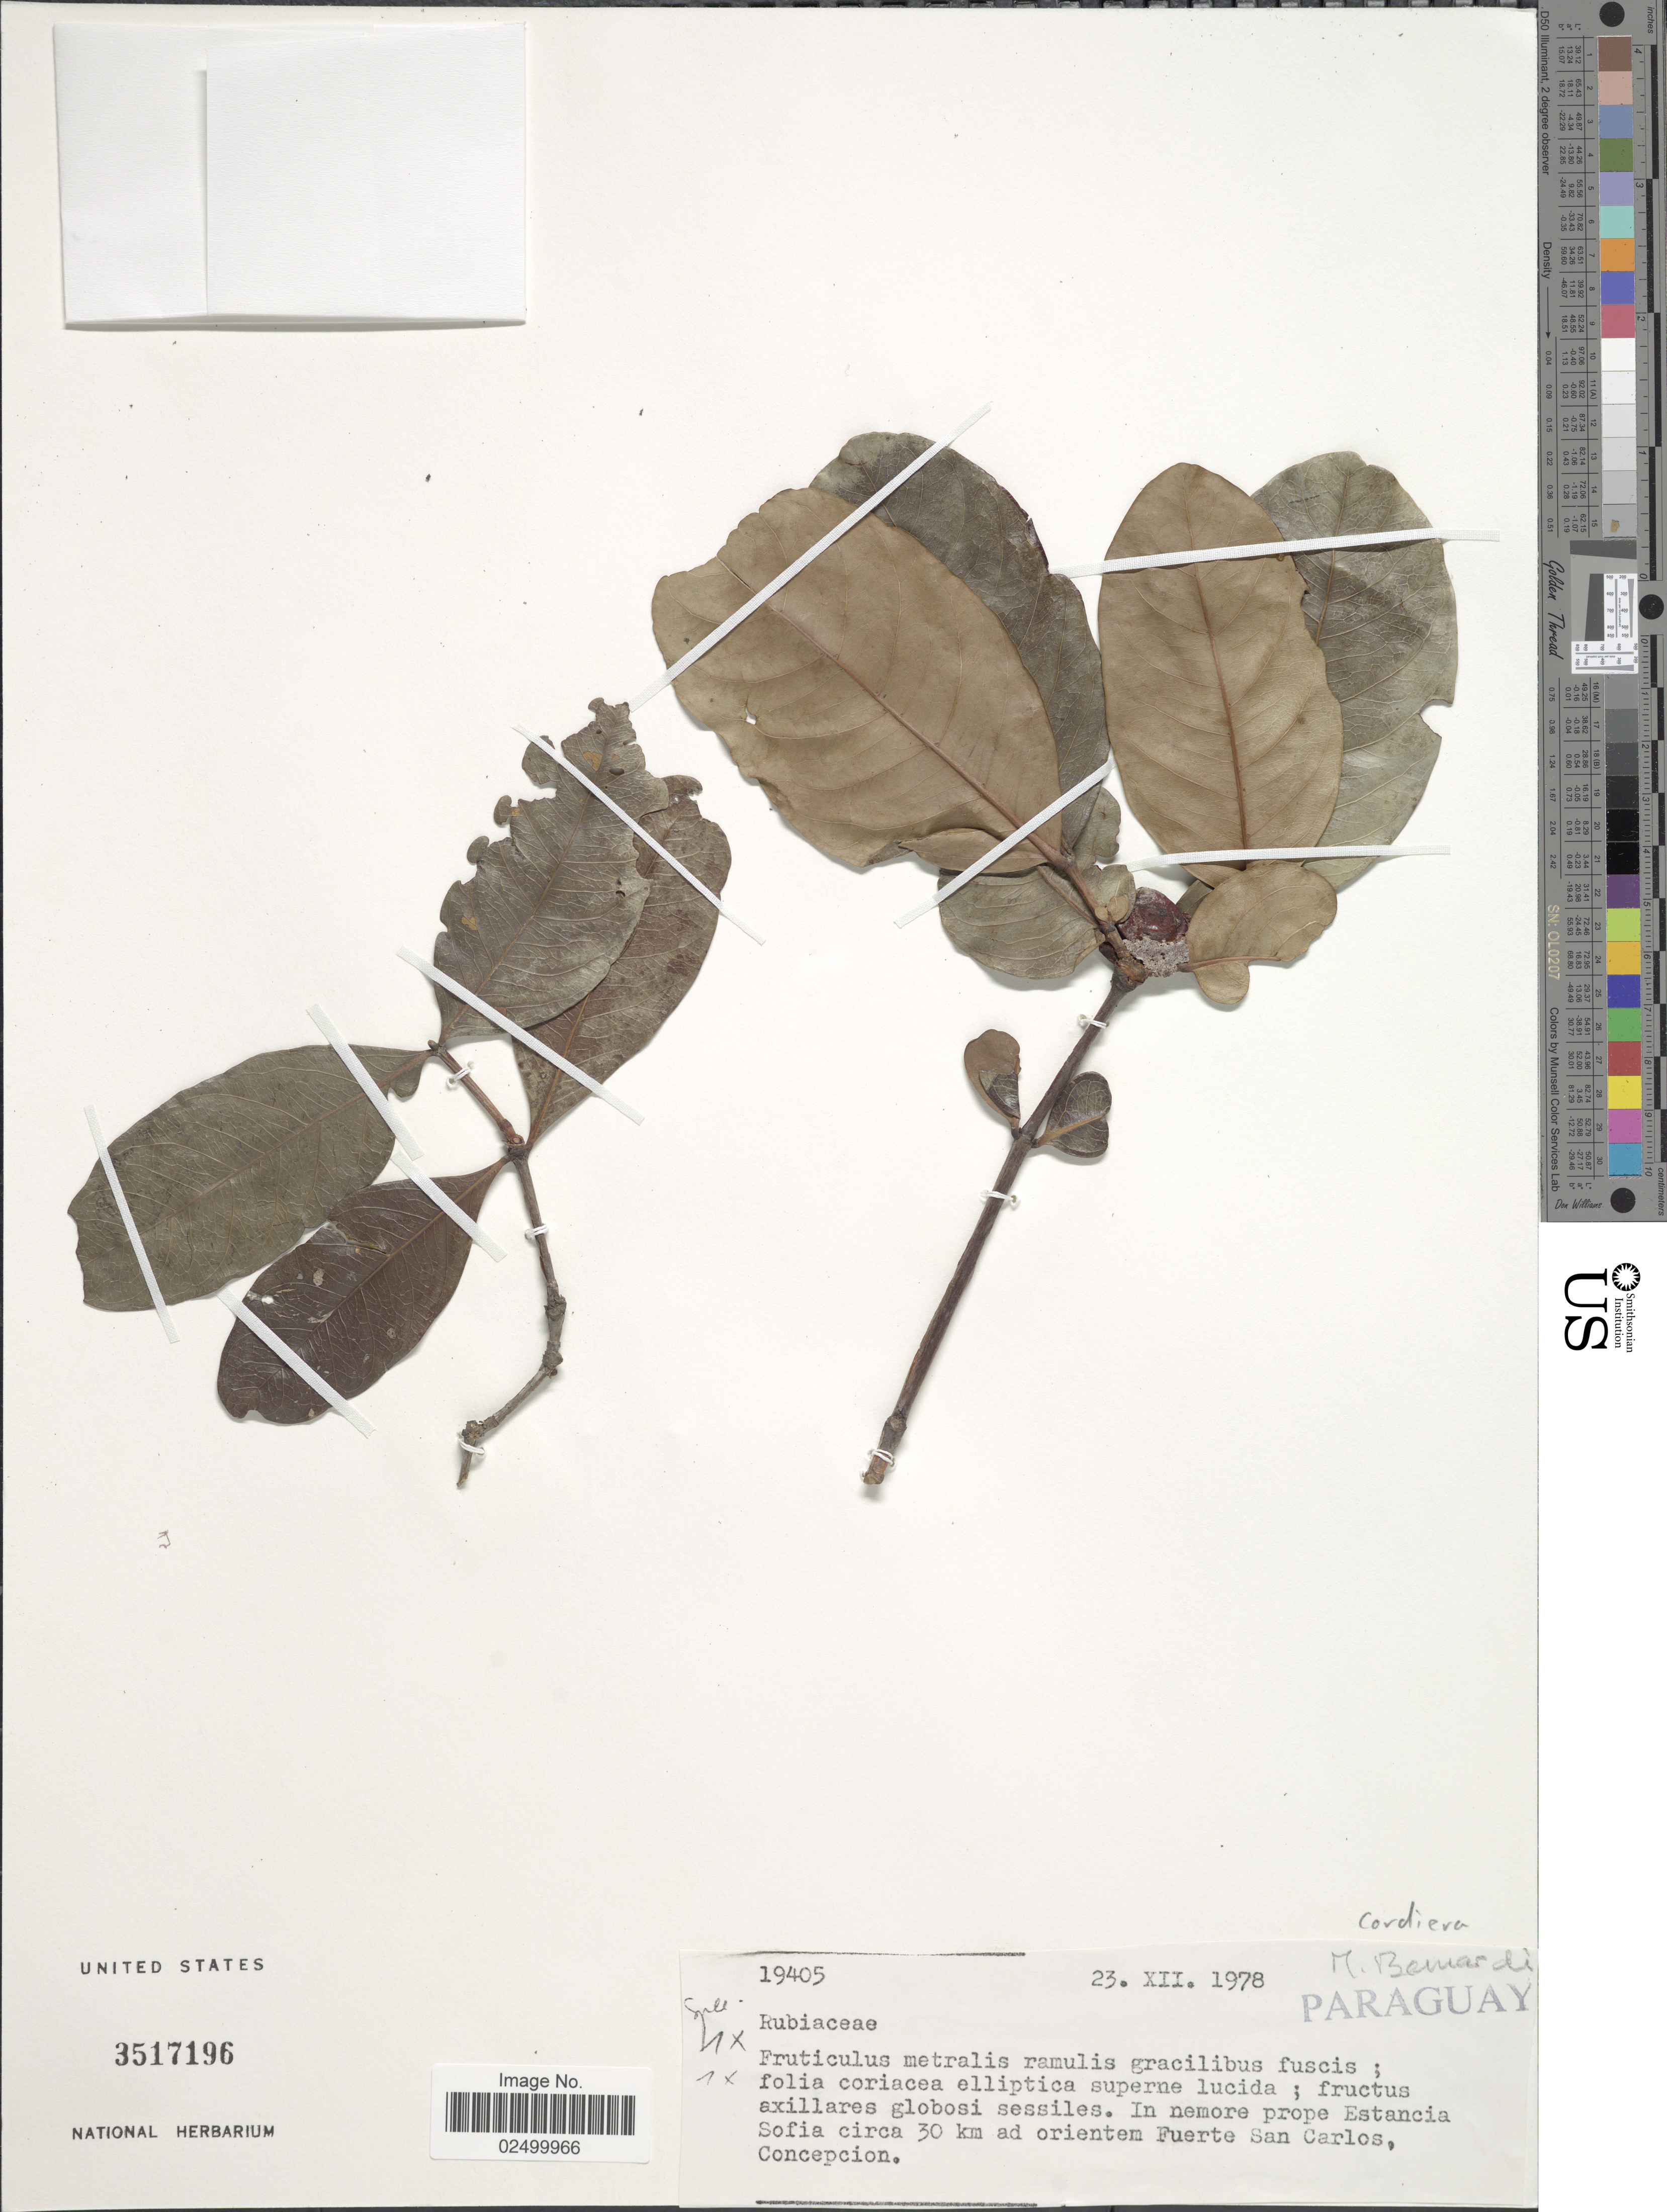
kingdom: Plantae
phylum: Tracheophyta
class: Magnoliopsida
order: Gentianales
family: Rubiaceae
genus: Cordiera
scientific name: Cordiera sp.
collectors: M. Bernardi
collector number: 19405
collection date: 1978-12-23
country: Paraguay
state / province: Concepcion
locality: In nemore prope Estancia Sofia circa 30 km ad orientem Fuerte San Carlos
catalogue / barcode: US 3517196